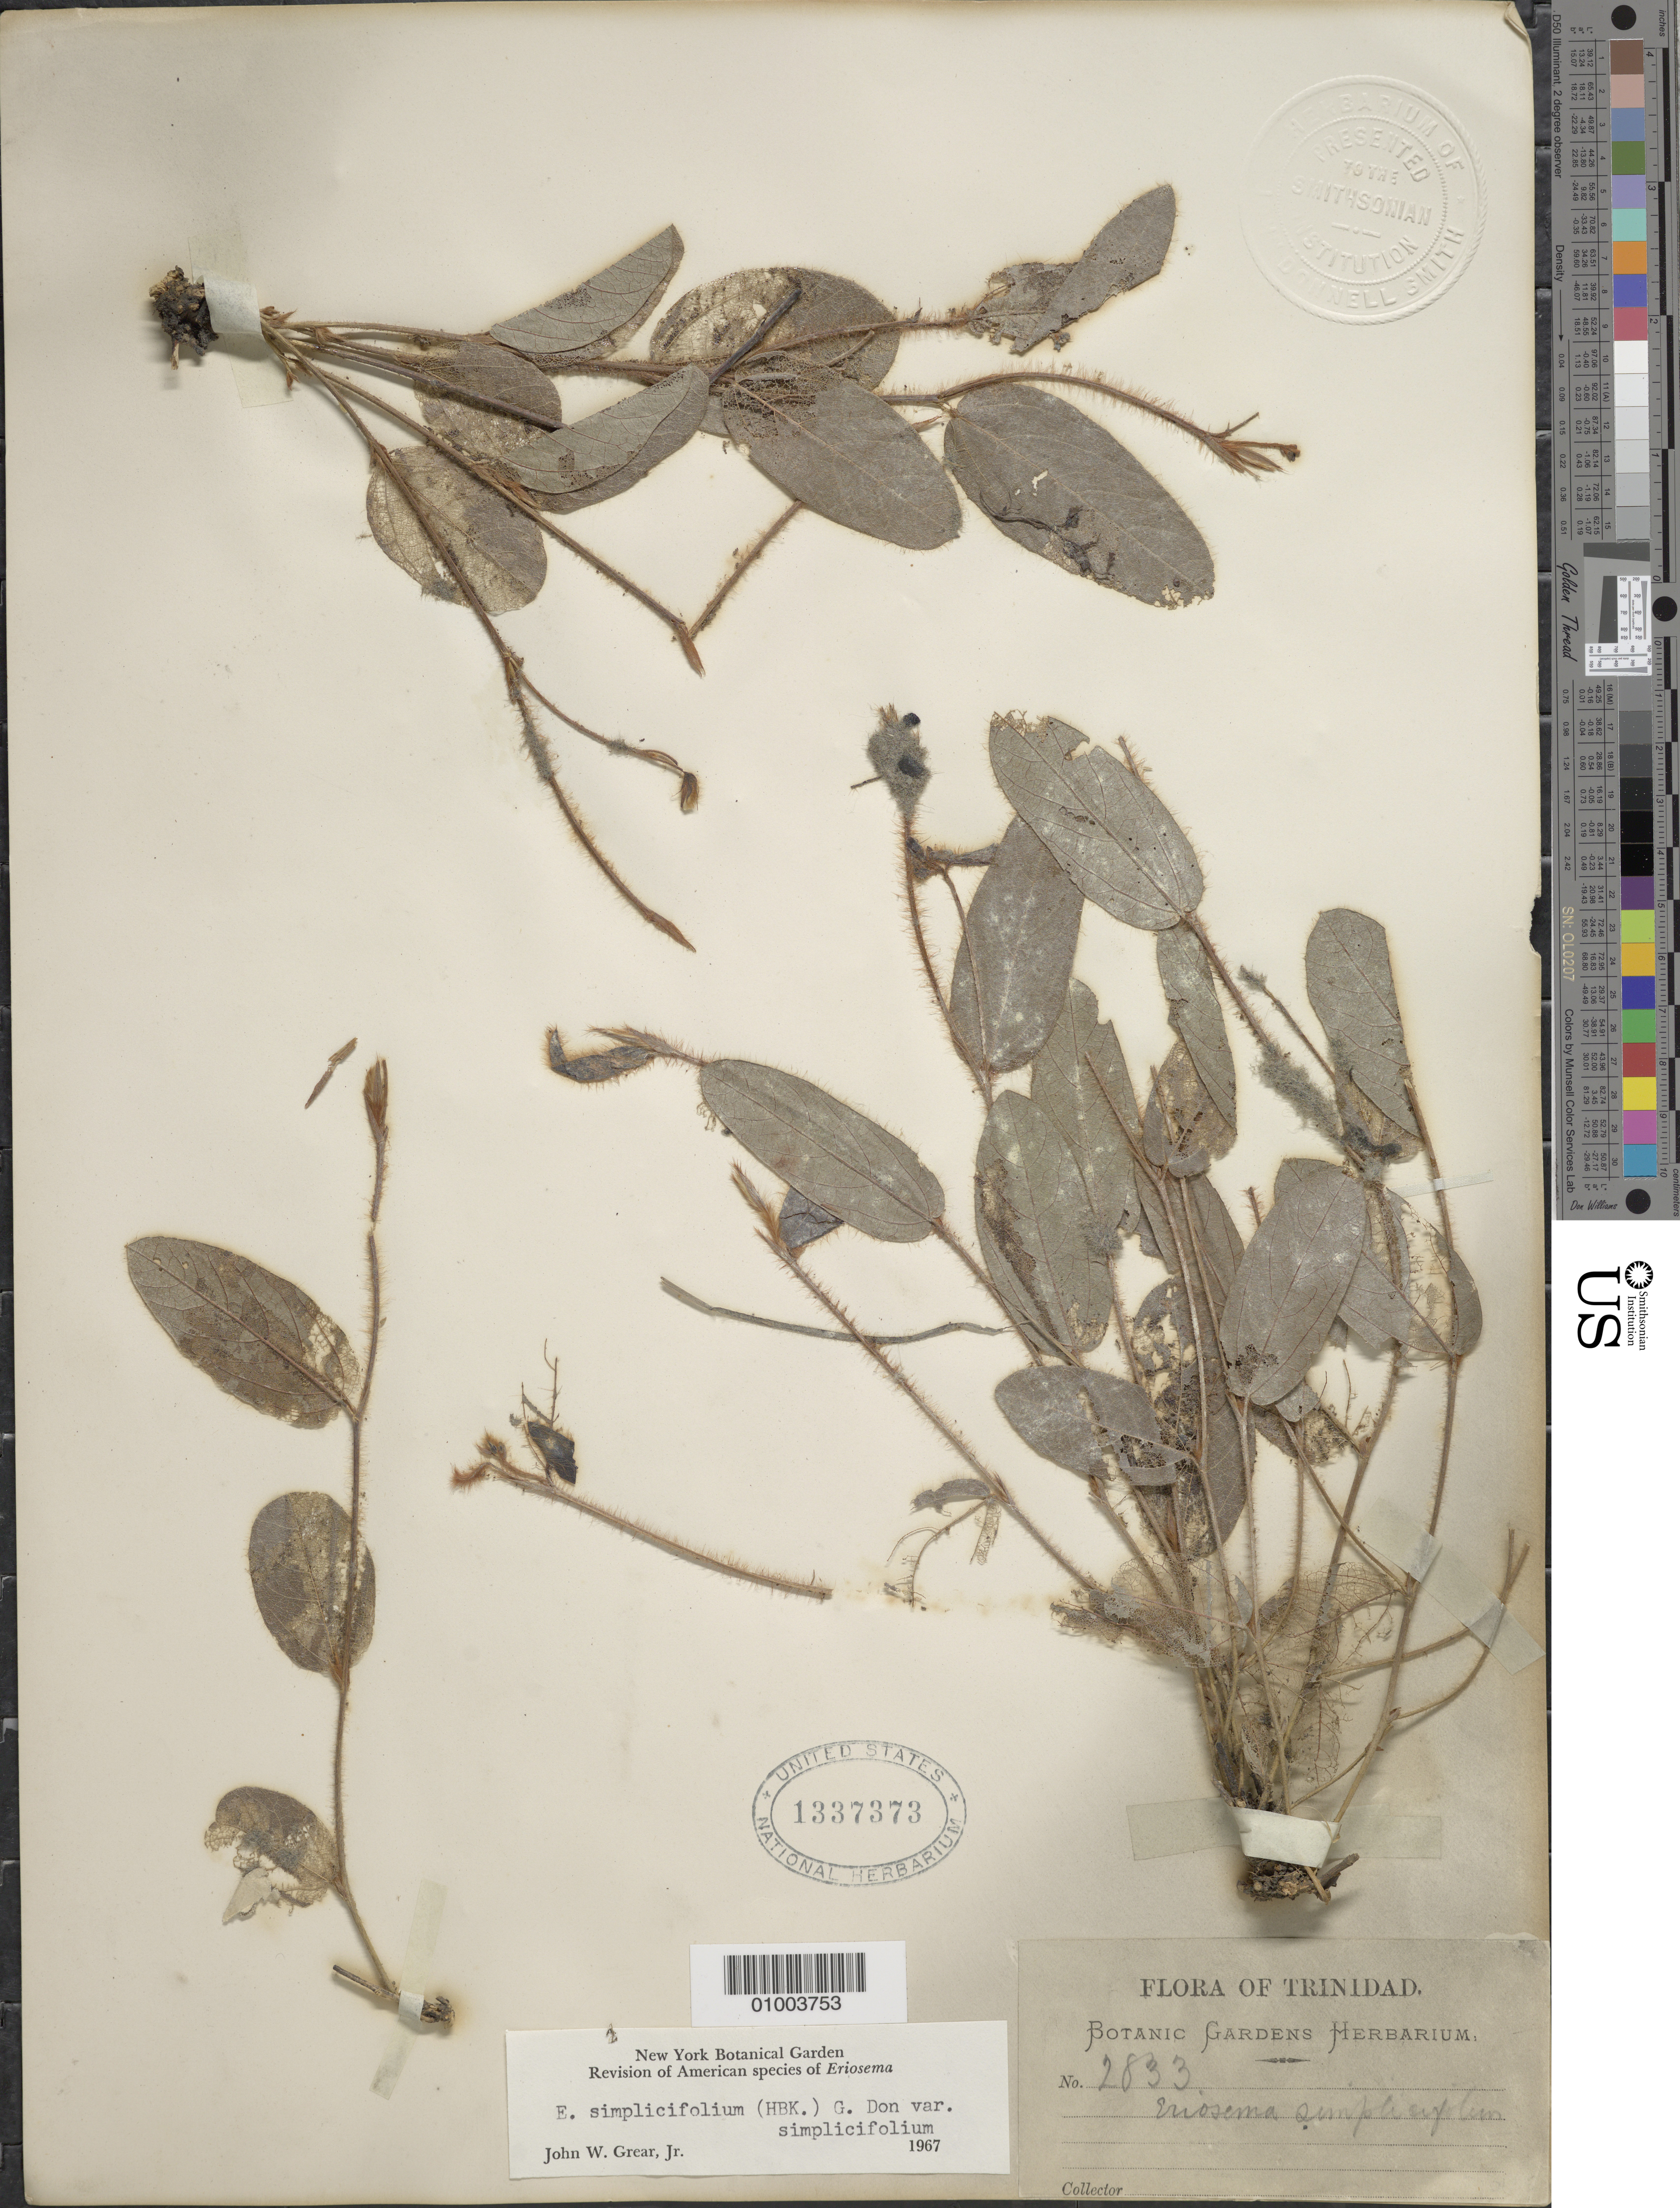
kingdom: Plantae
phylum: Tracheophyta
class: Magnoliopsida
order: Fabales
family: Fabaceae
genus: Eriosema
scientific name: Eriosema simplicifolium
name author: (Kunth) G. Don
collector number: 2833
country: Trinidad and Tobago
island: Trinidad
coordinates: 0 N, 0 E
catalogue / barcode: US 1337373